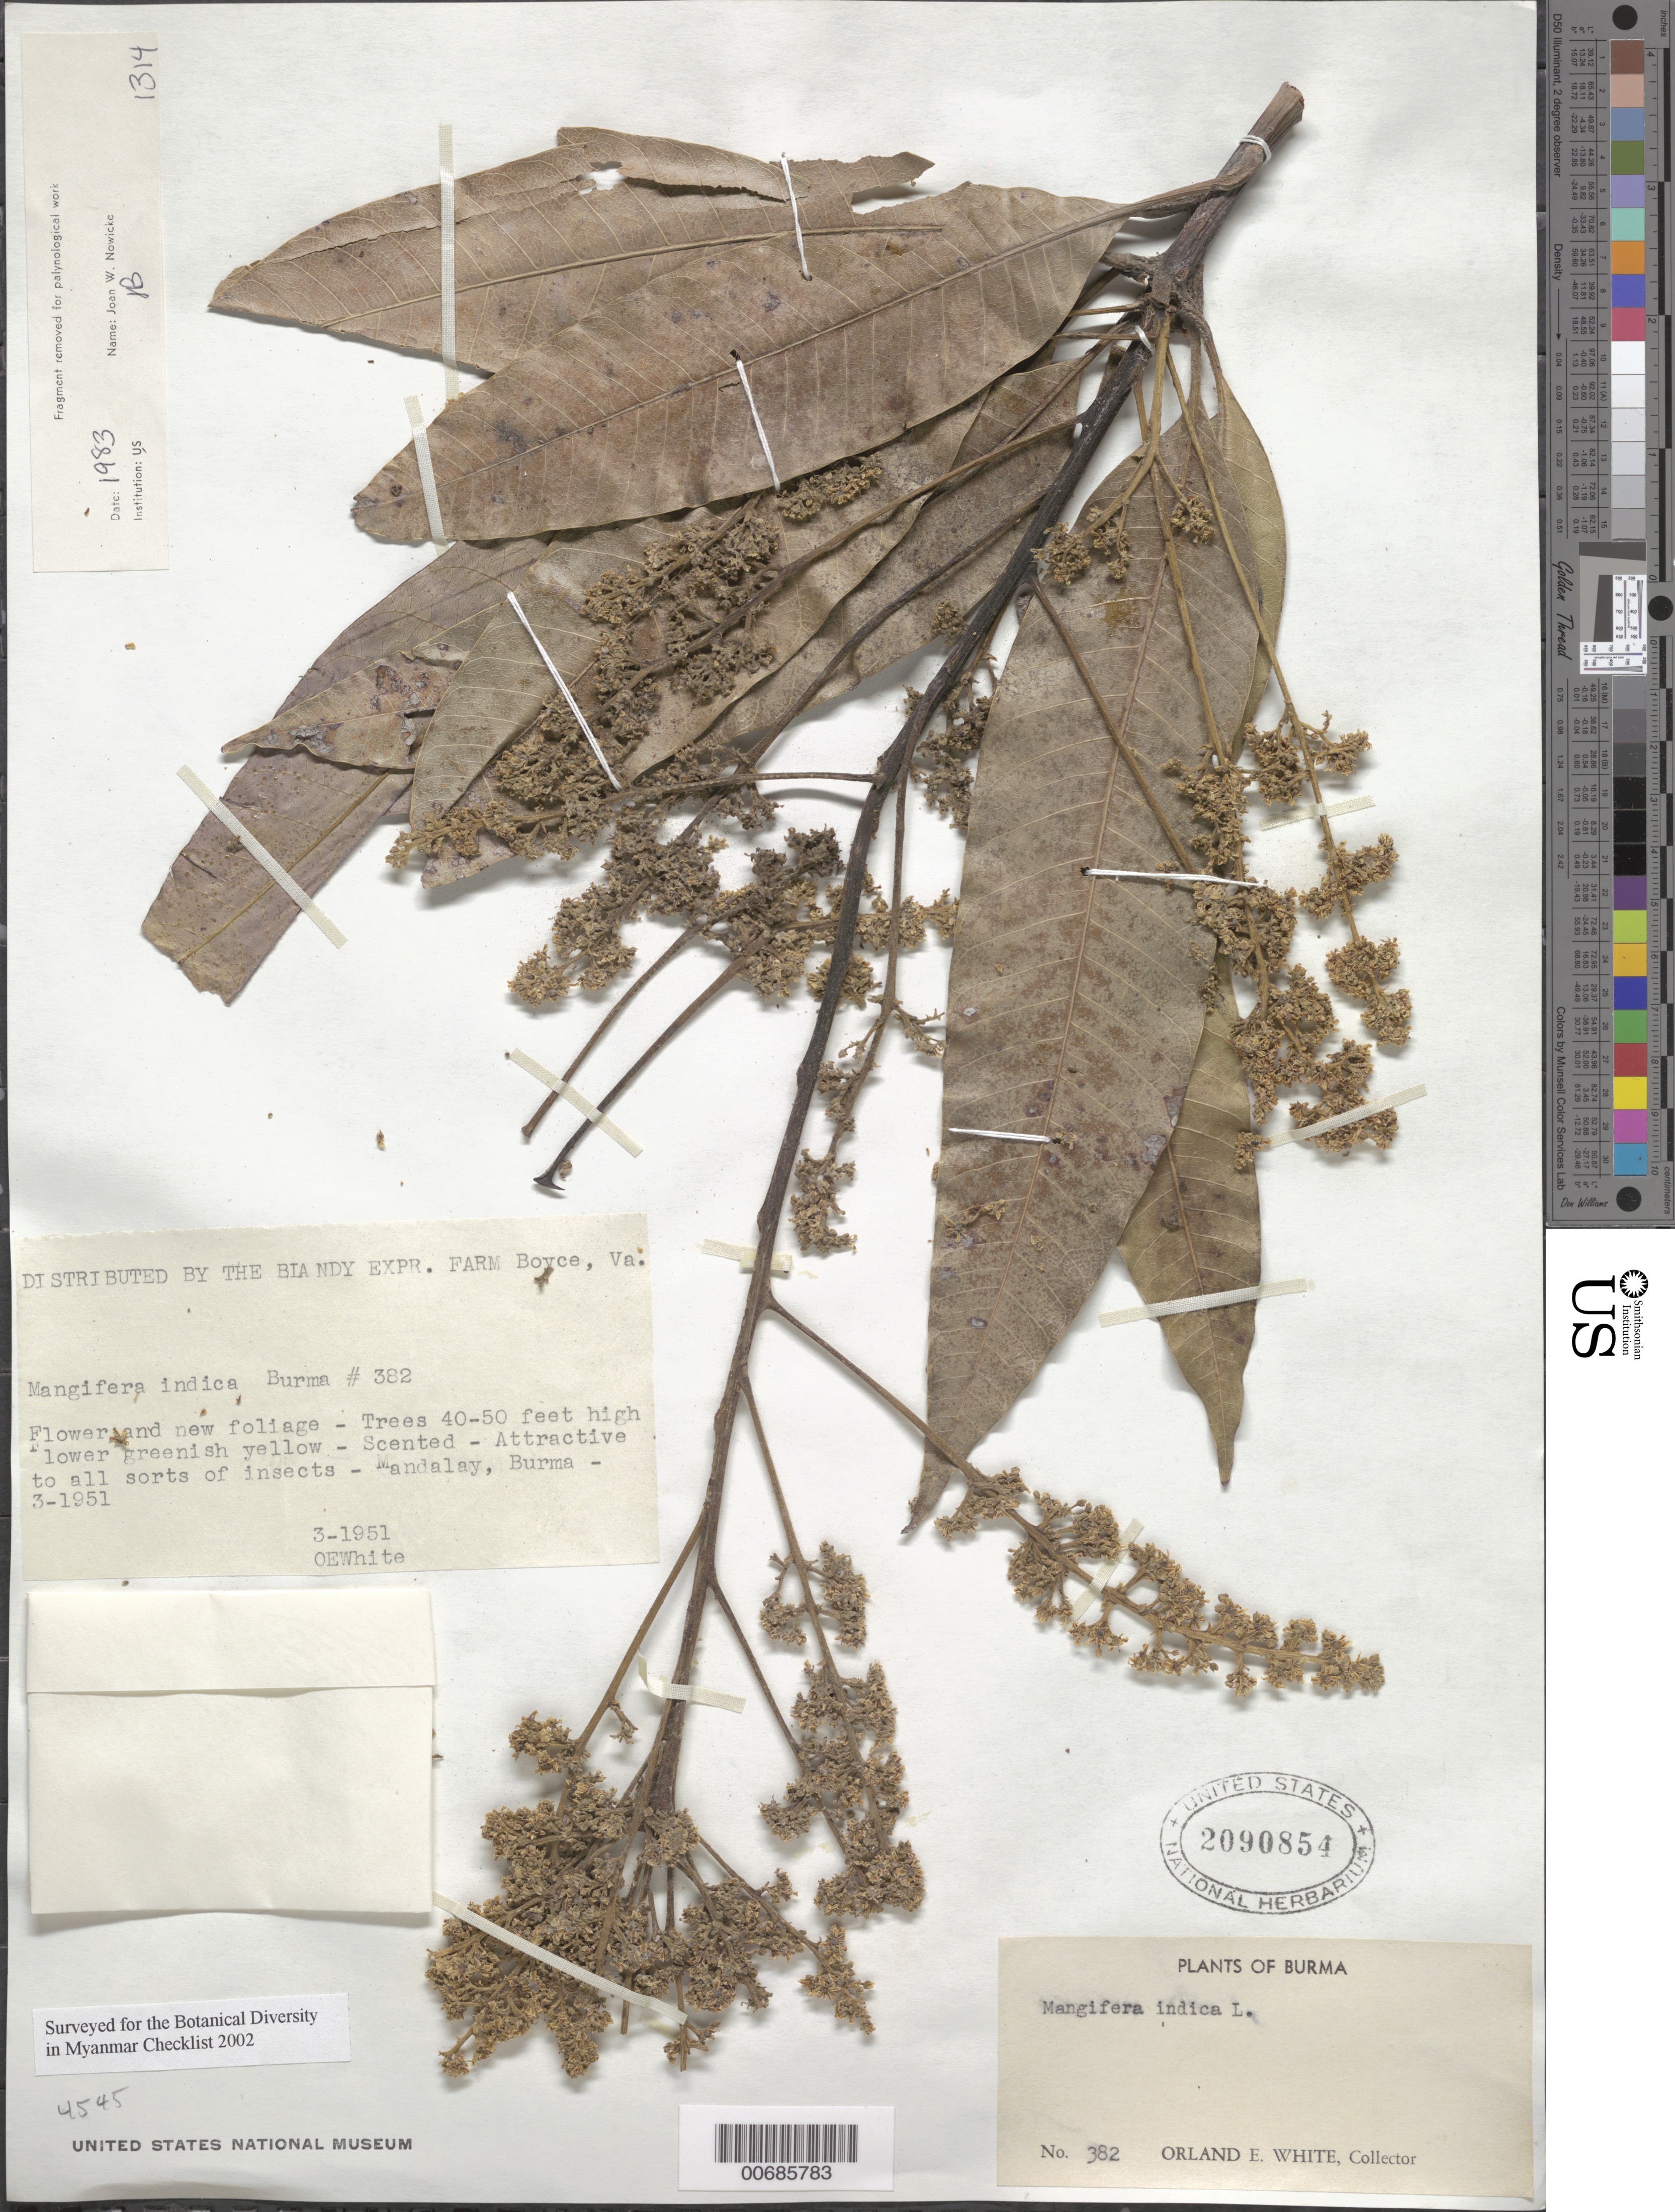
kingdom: Plantae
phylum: Tracheophyta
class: Magnoliopsida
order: Sapindales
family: Anacardiaceae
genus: Mangifera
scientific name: Mangifera indica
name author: L.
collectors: O. E. White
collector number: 382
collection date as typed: Mar 1951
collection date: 1951-03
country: Myanmar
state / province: Mandalay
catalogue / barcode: US 2090854